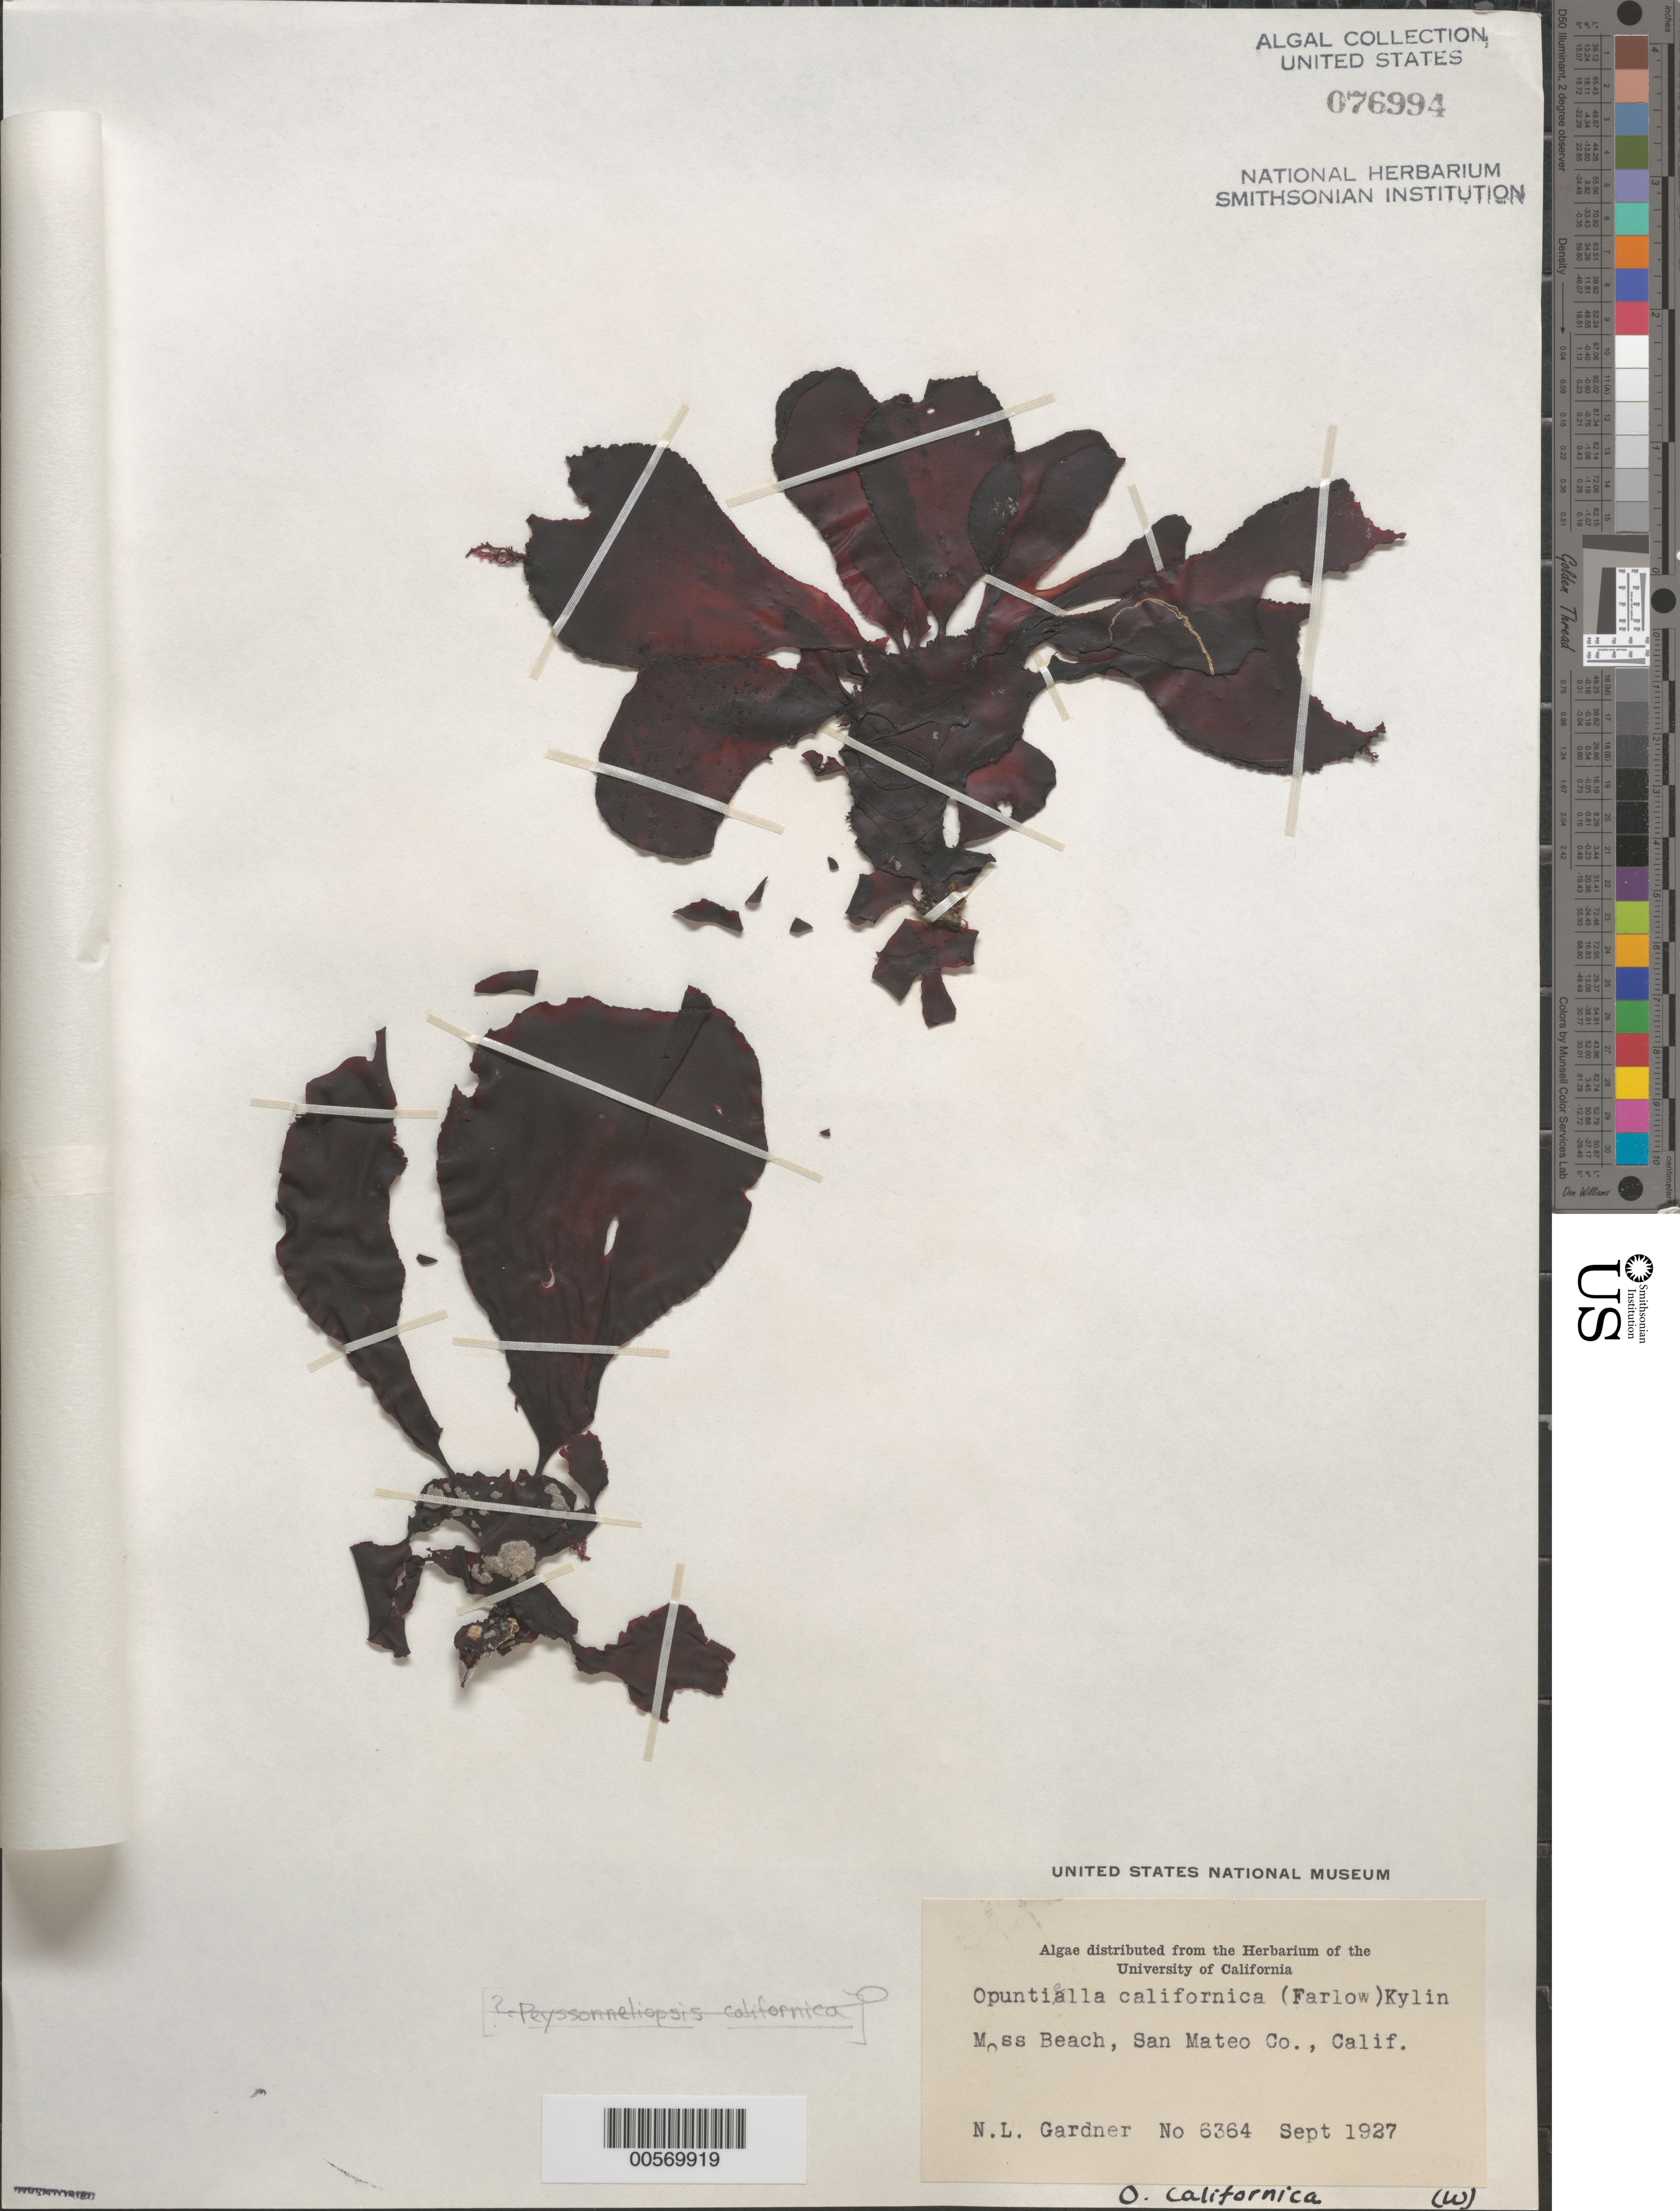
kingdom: Plantae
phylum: Rhodophyta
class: Florideophyceae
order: Gigartinales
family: Furcellariaceae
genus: Opuntiella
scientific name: Opuntiella californica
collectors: N. Gardner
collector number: NLG 6364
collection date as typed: Sep 1927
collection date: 1927-09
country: United States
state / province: California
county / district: San Mateo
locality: Moss Beach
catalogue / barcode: US 76994